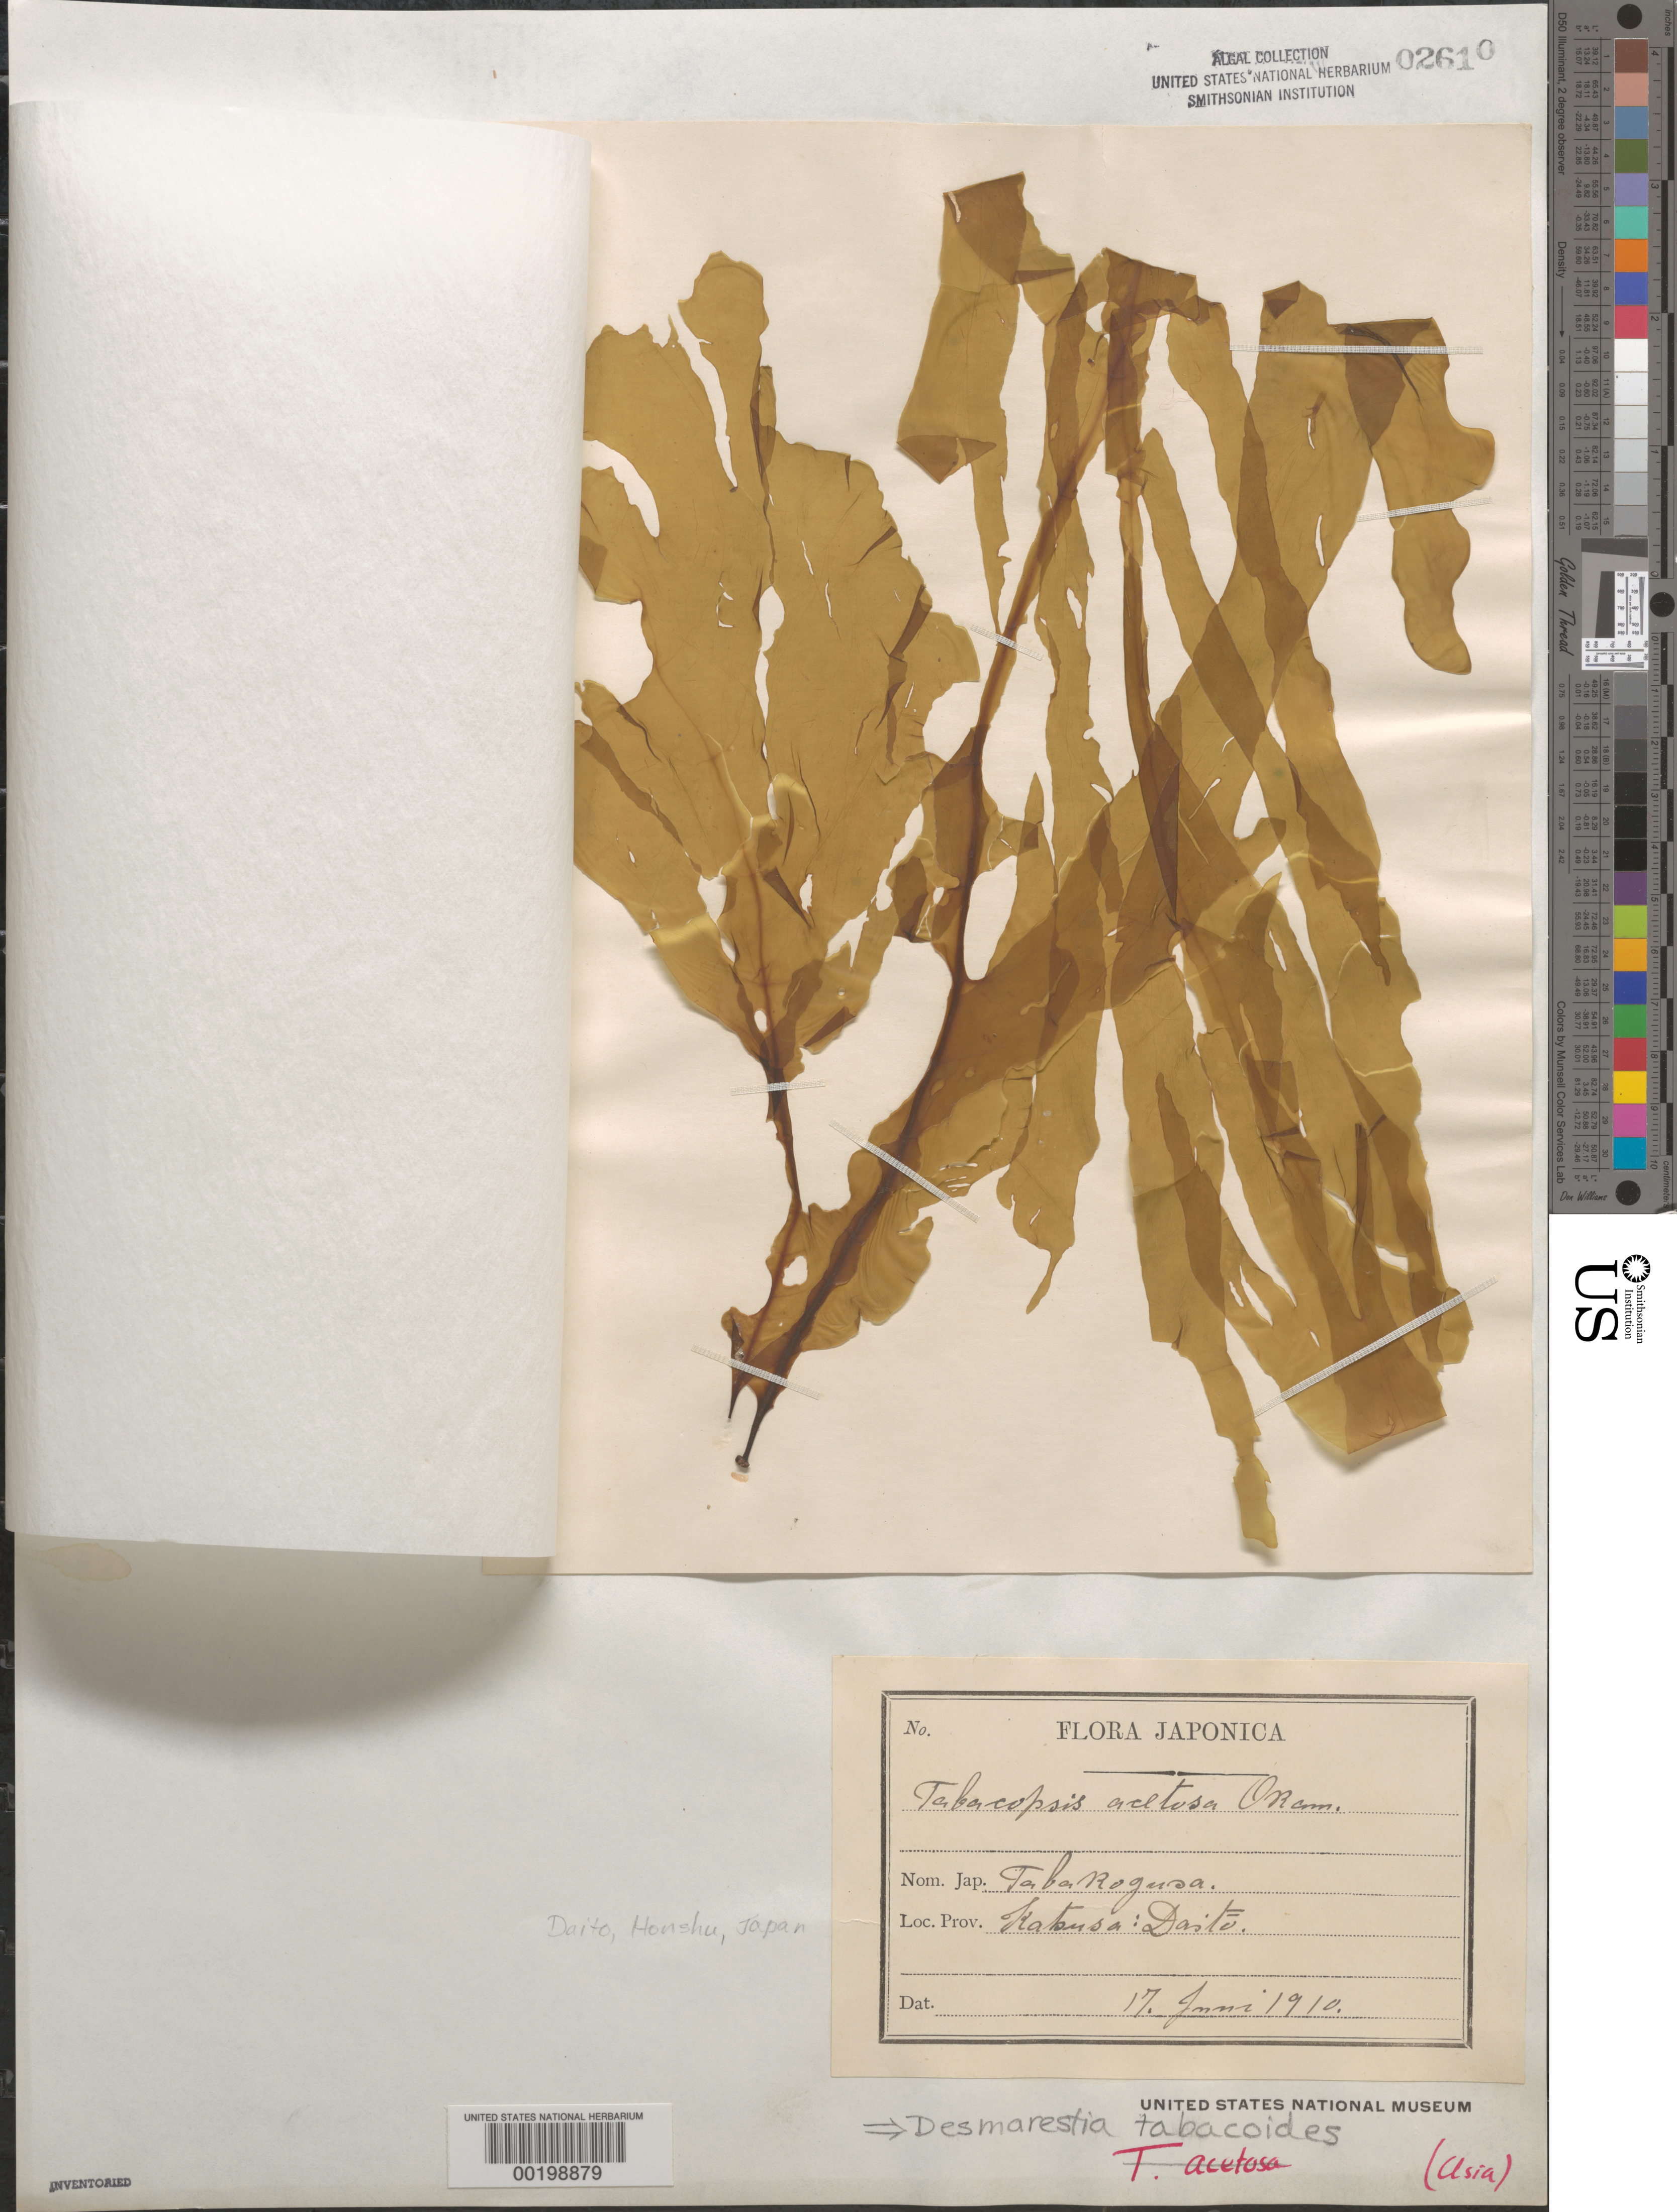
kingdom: Chromista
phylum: Ochrophyta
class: Phaeophyceae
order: Desmarestiales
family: Desmarestiaceae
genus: Desmarestia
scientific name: Desmarestia tabacoides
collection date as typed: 17 Jun 1910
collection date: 1910-06-17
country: Japan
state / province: Osaka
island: Honshu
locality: Daito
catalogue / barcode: US 2610